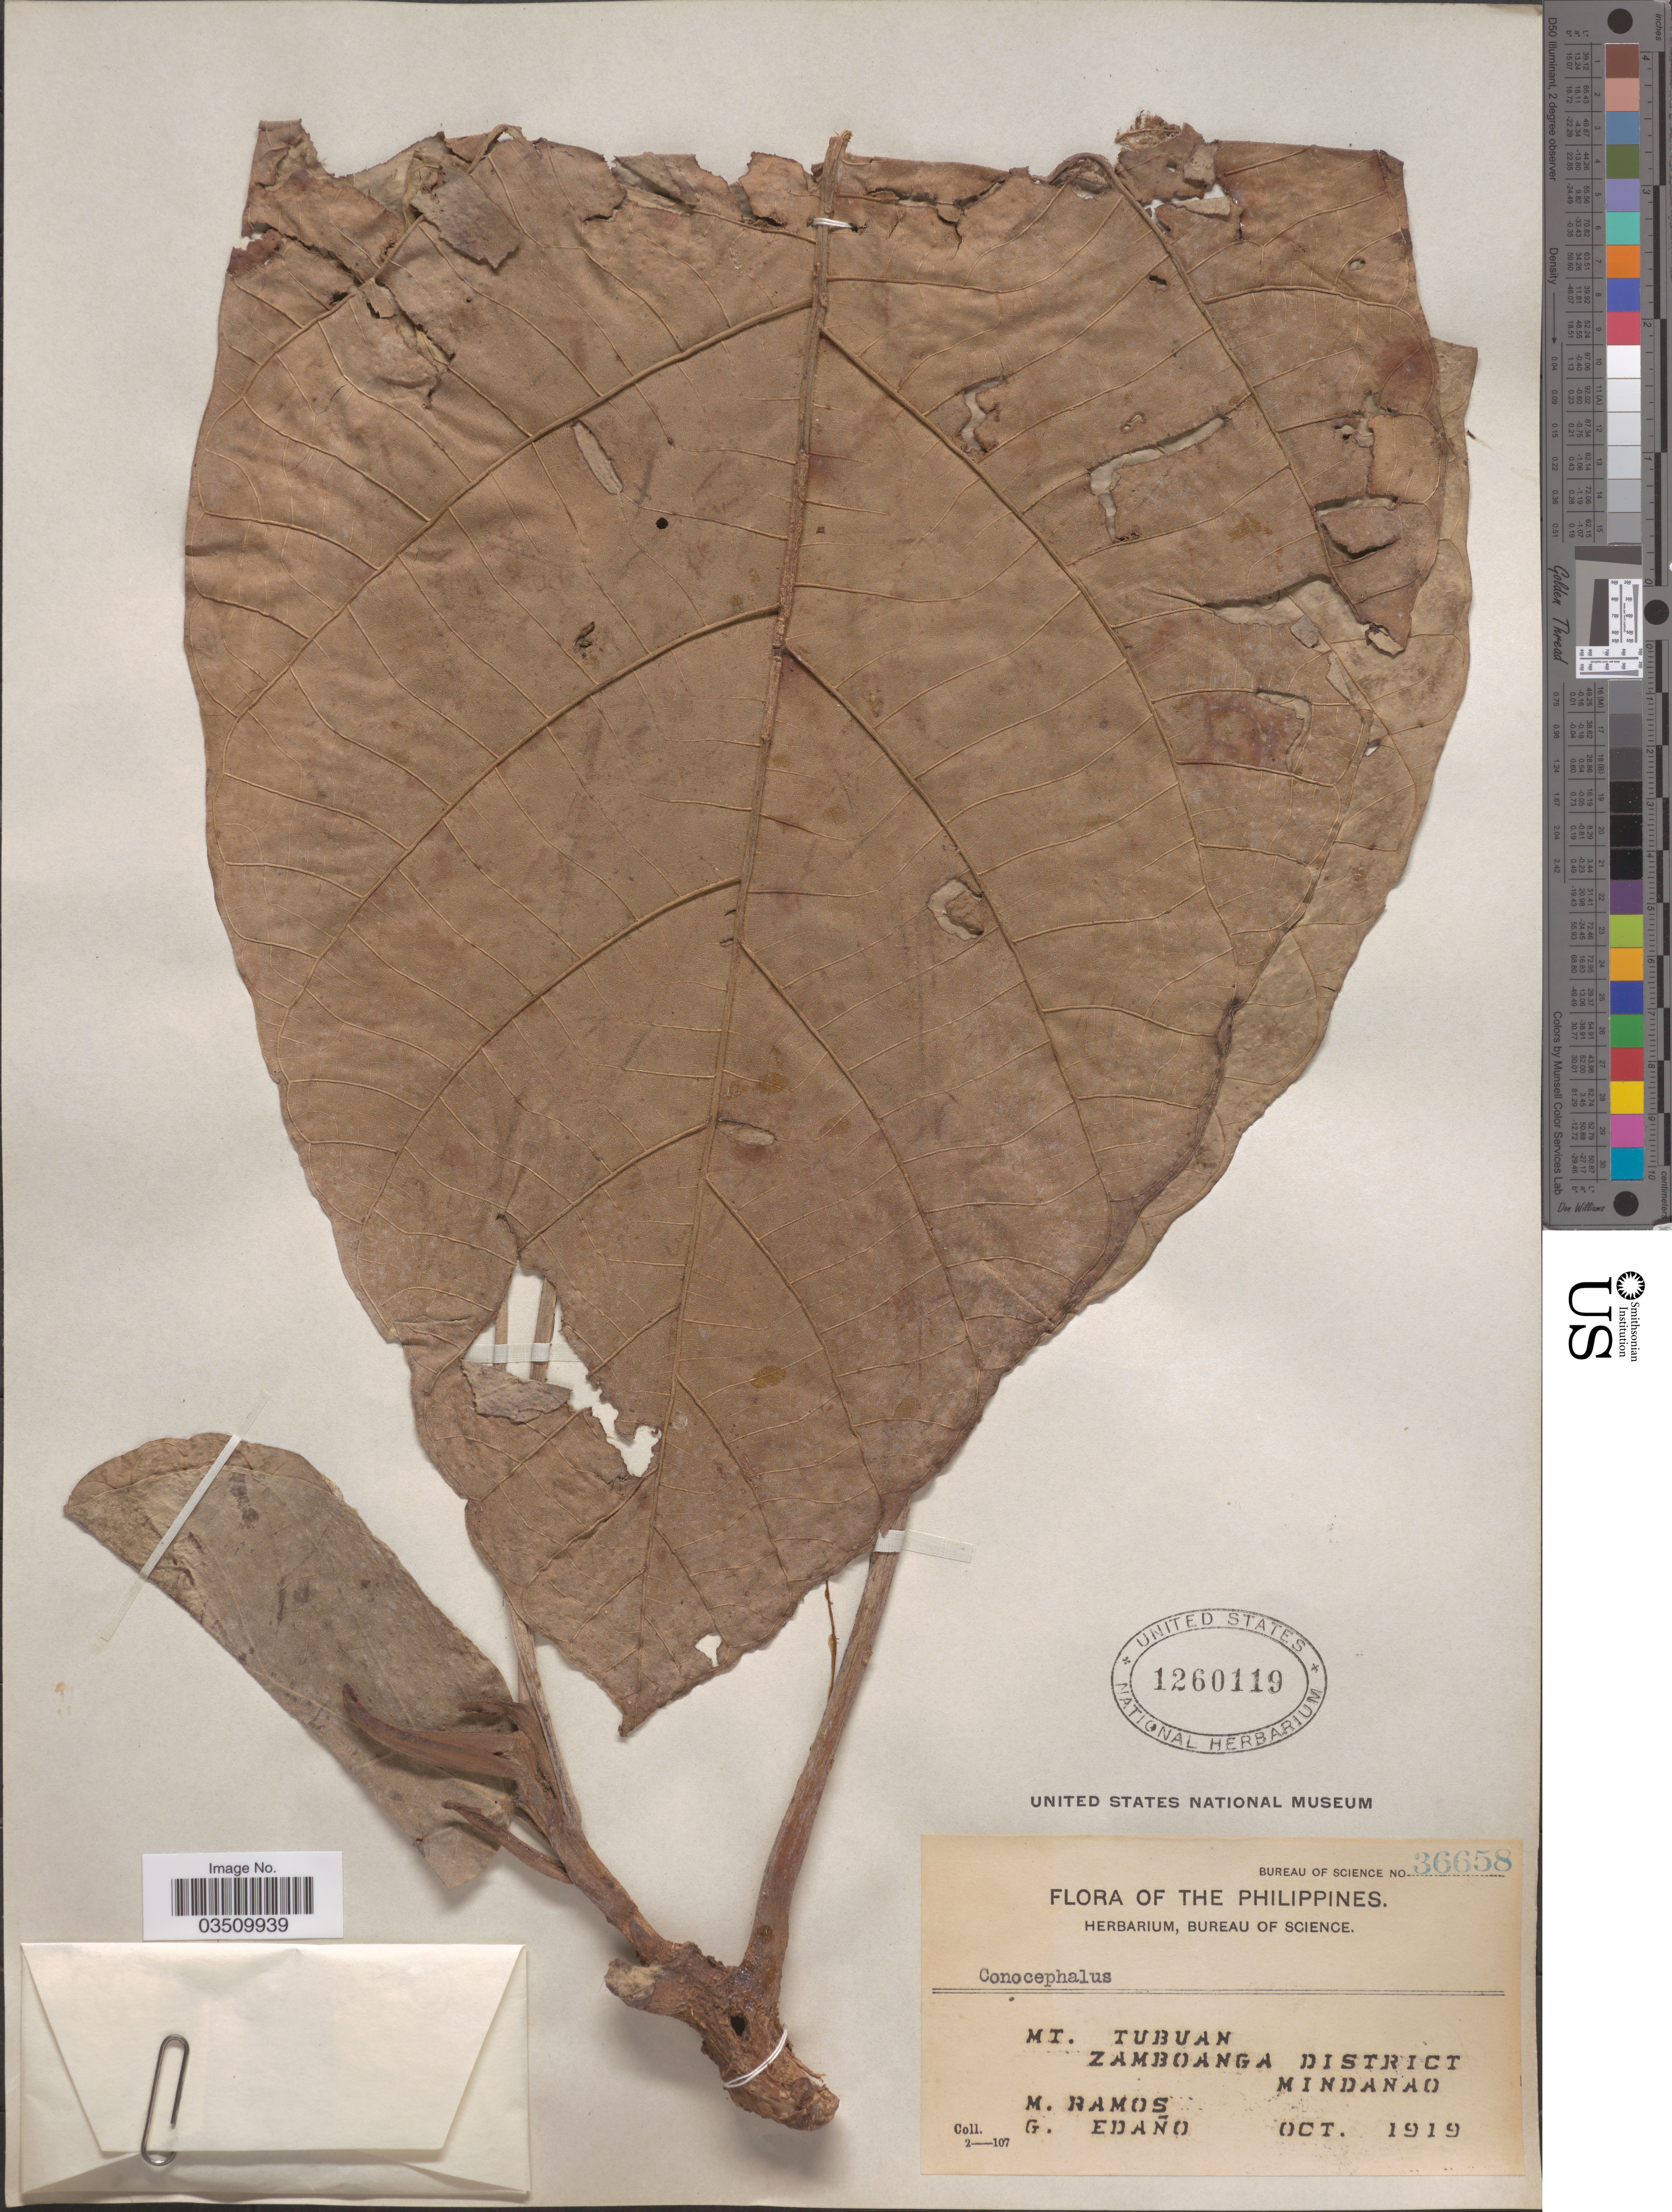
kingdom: Plantae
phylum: Tracheophyta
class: Magnoliopsida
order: Rosales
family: Urticaceae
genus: Poikilospermum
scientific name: Poikilospermum sp.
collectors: M. Ramos & G. Edaño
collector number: Bureau of Science 36658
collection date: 1919-10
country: Philippines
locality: Mt. Tubuan. Zamboanga District, Mindanao.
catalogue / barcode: US 1260119